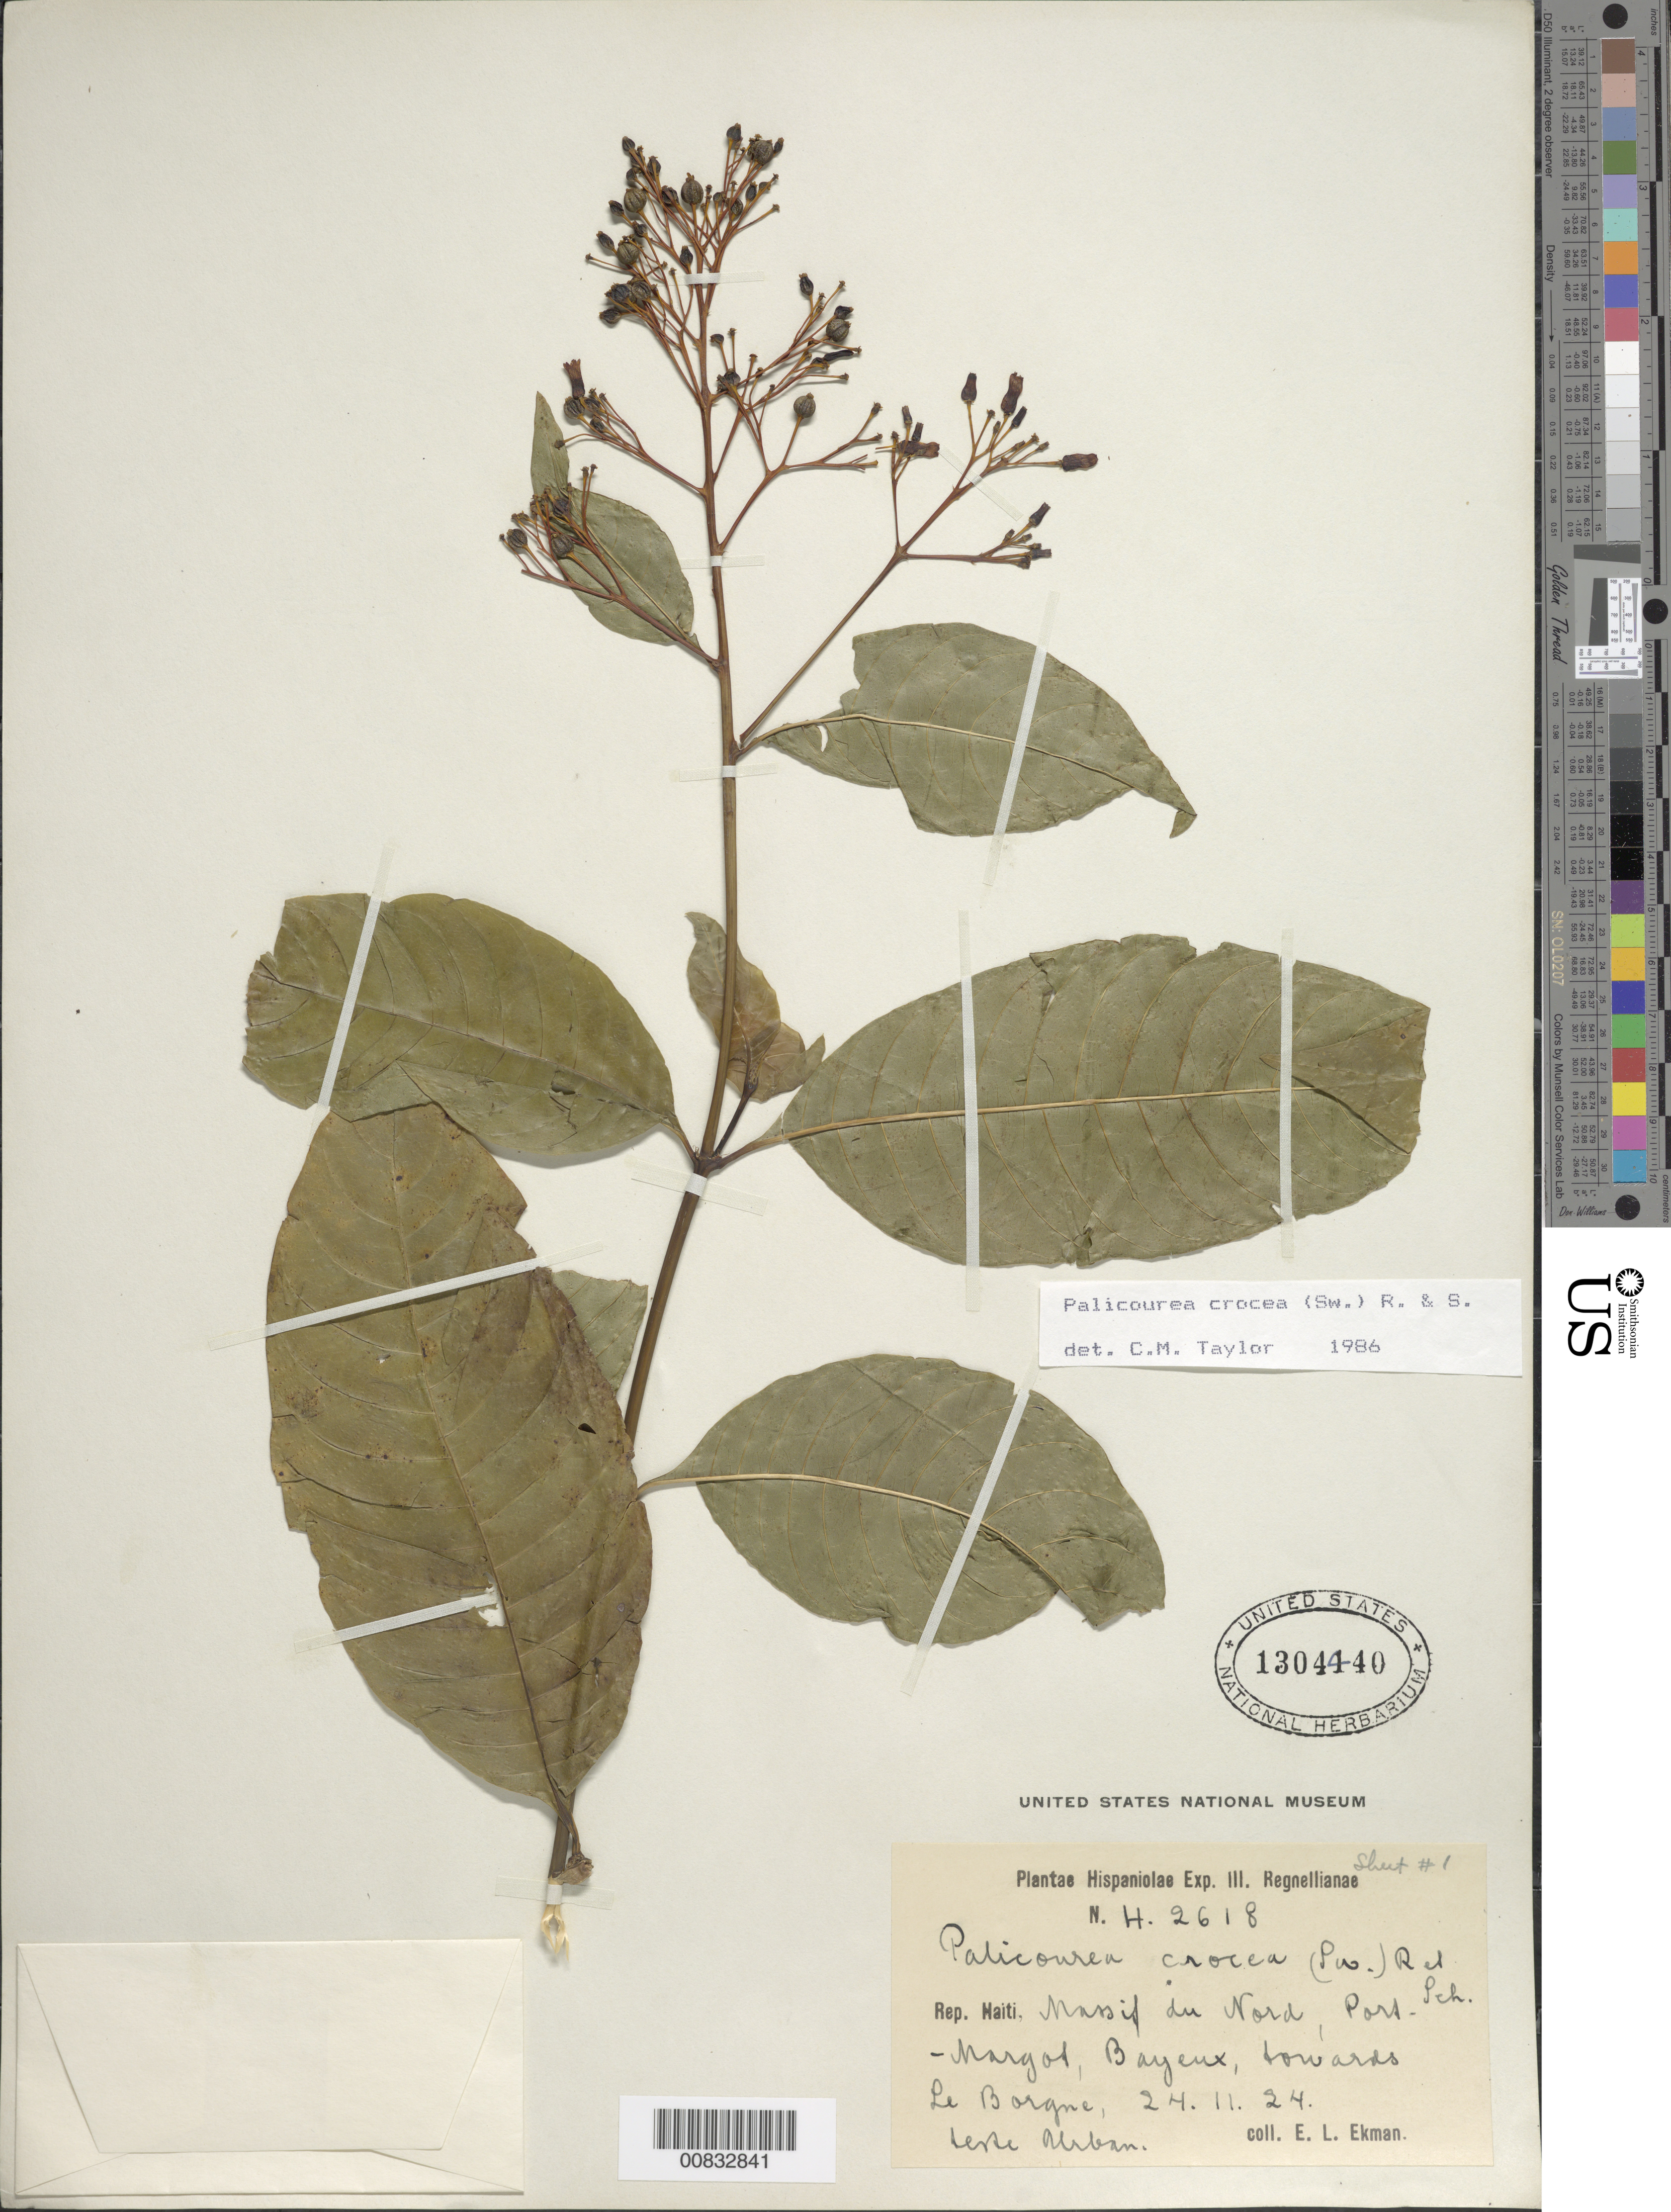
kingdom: Plantae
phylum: Tracheophyta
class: Magnoliopsida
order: Gentianales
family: Rubiaceae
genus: Palicourea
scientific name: Palicourea crocea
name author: (Sw.) Schult.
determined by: Taylor, Charlotte M.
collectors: E. L. Ekman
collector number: H 2618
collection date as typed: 24 Nov 1924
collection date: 1924-11-24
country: Haiti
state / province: Nord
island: Hispaniola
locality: Massif du Nord, Port-Margot, Bayeux, towards Le Borgne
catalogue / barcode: US 1304440